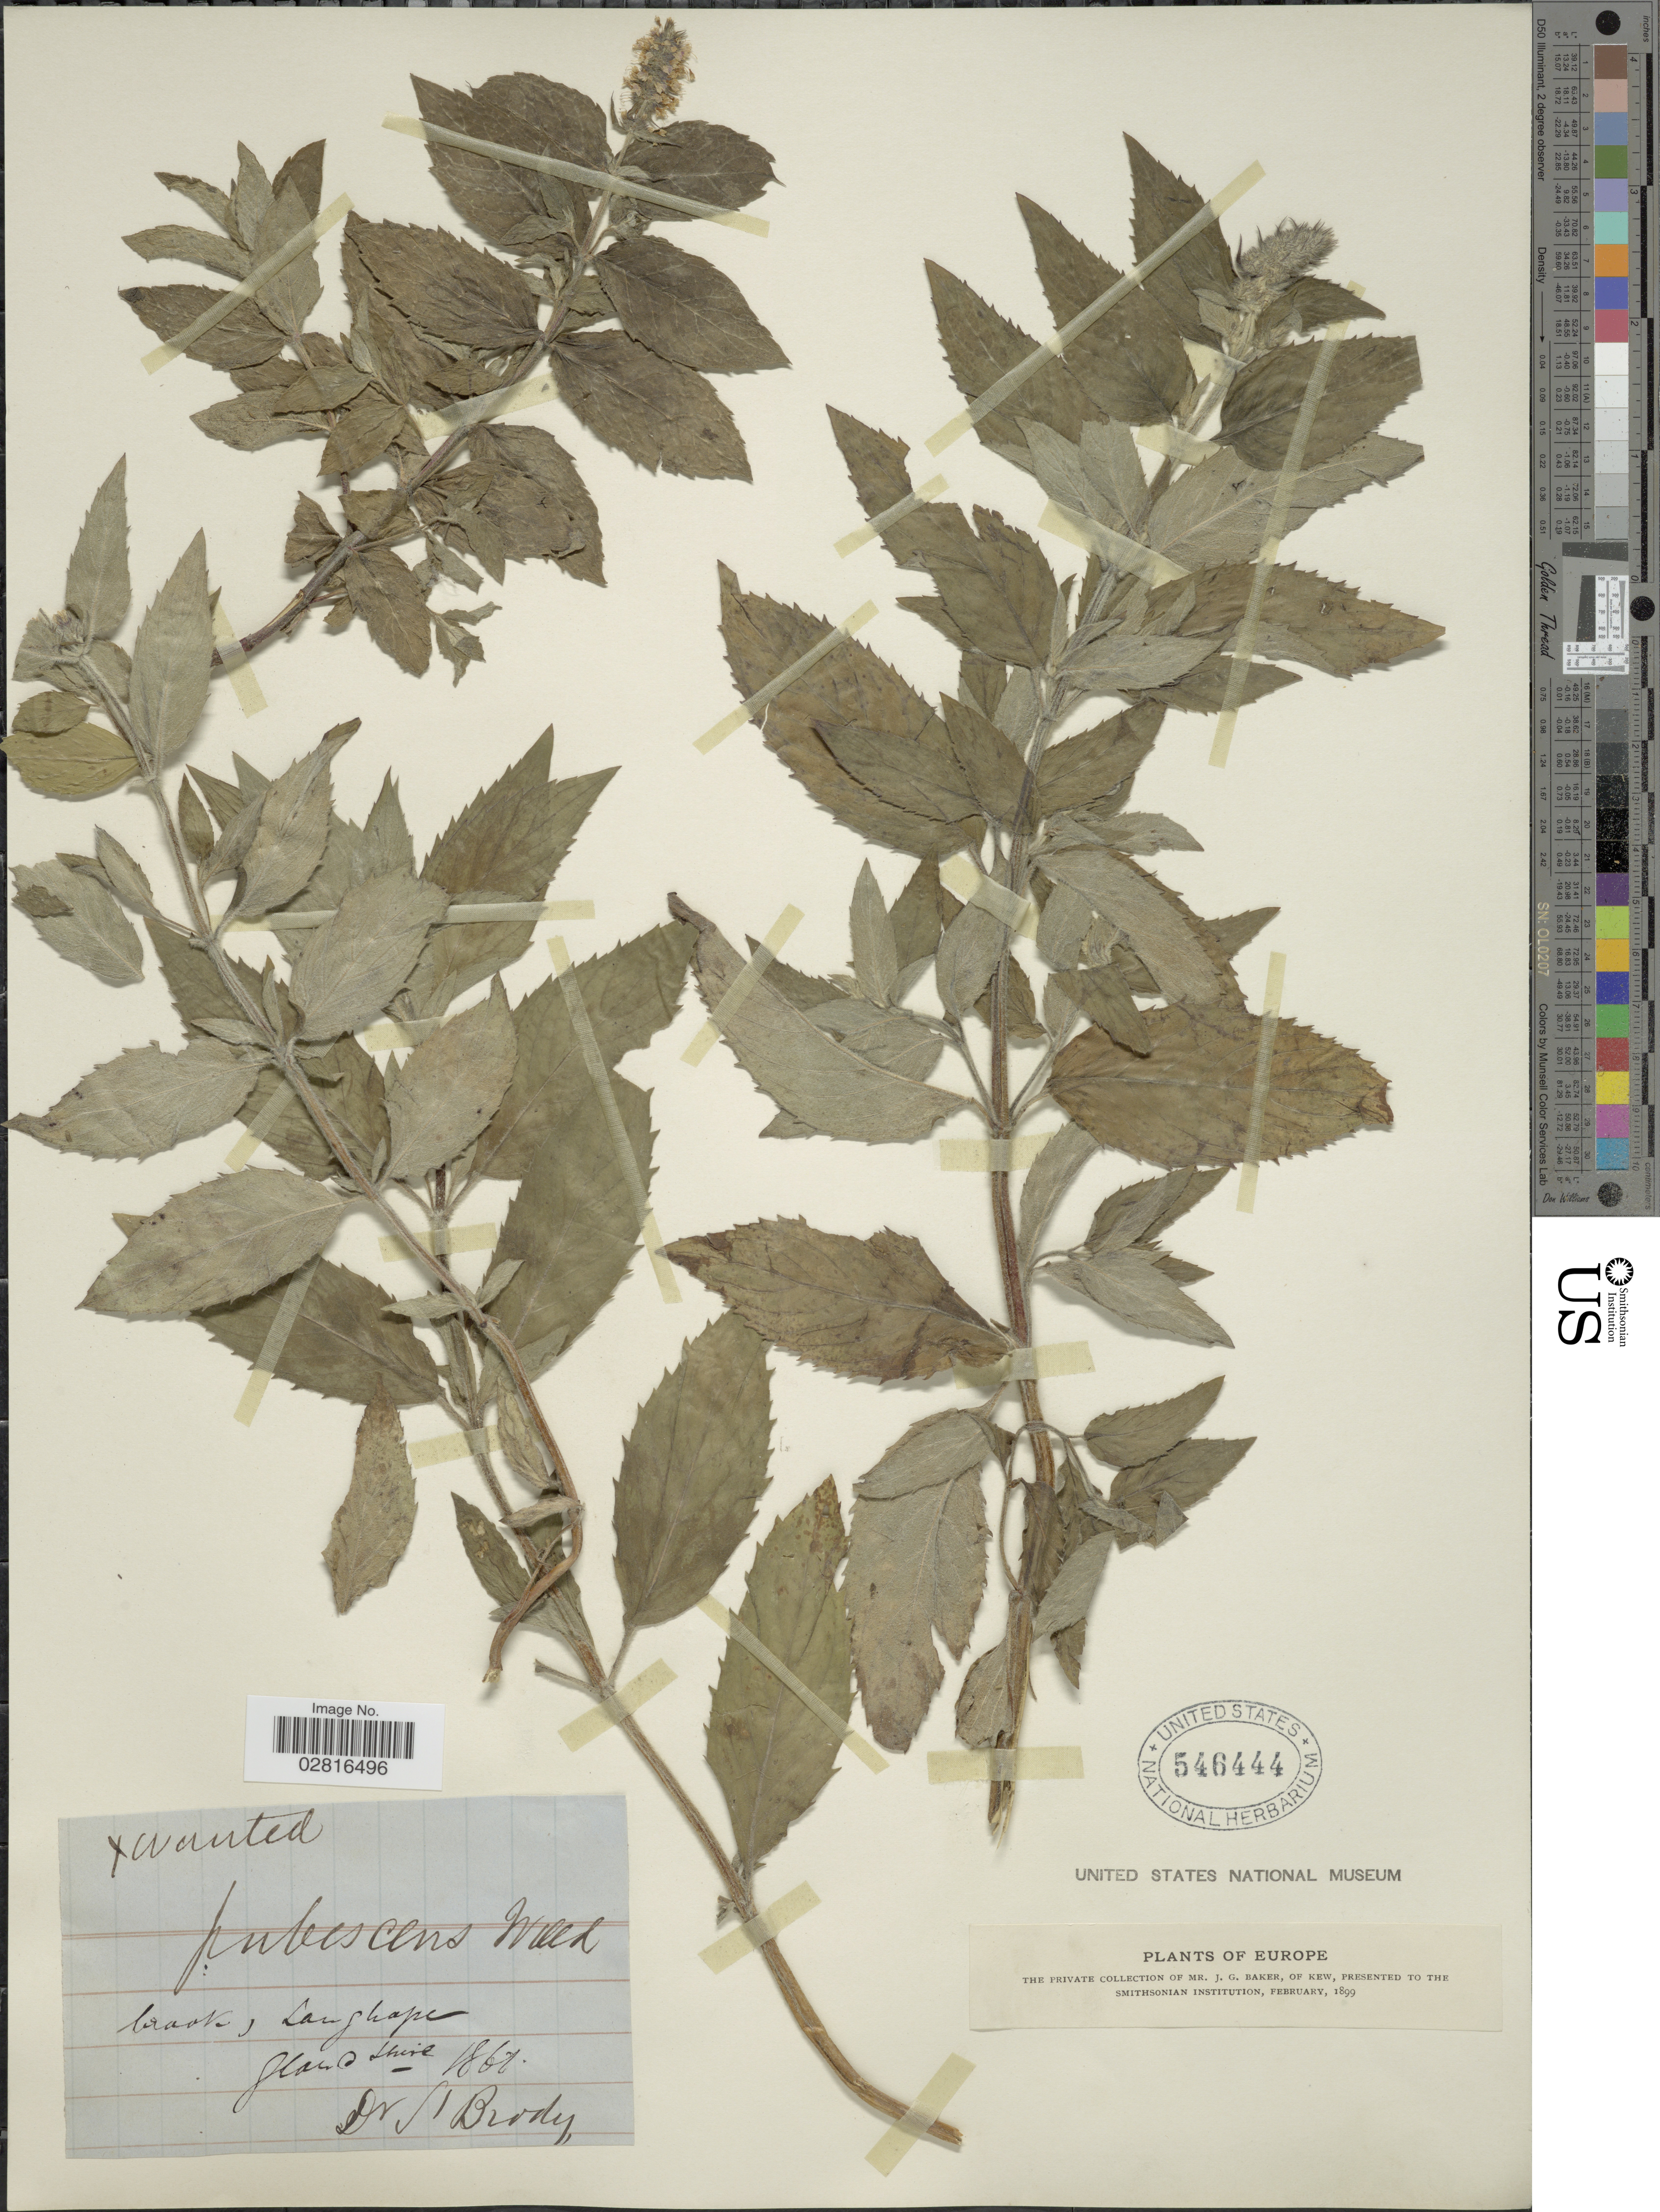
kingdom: Plantae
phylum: Tracheophyta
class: Magnoliopsida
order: Lamiales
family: Lamiaceae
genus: Mentha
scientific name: Mentha x pubescens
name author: Willd.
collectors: S. Brody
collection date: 1862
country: United Kingdom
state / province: England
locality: Brook, Longhope Gloucestershire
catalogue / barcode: US 546444